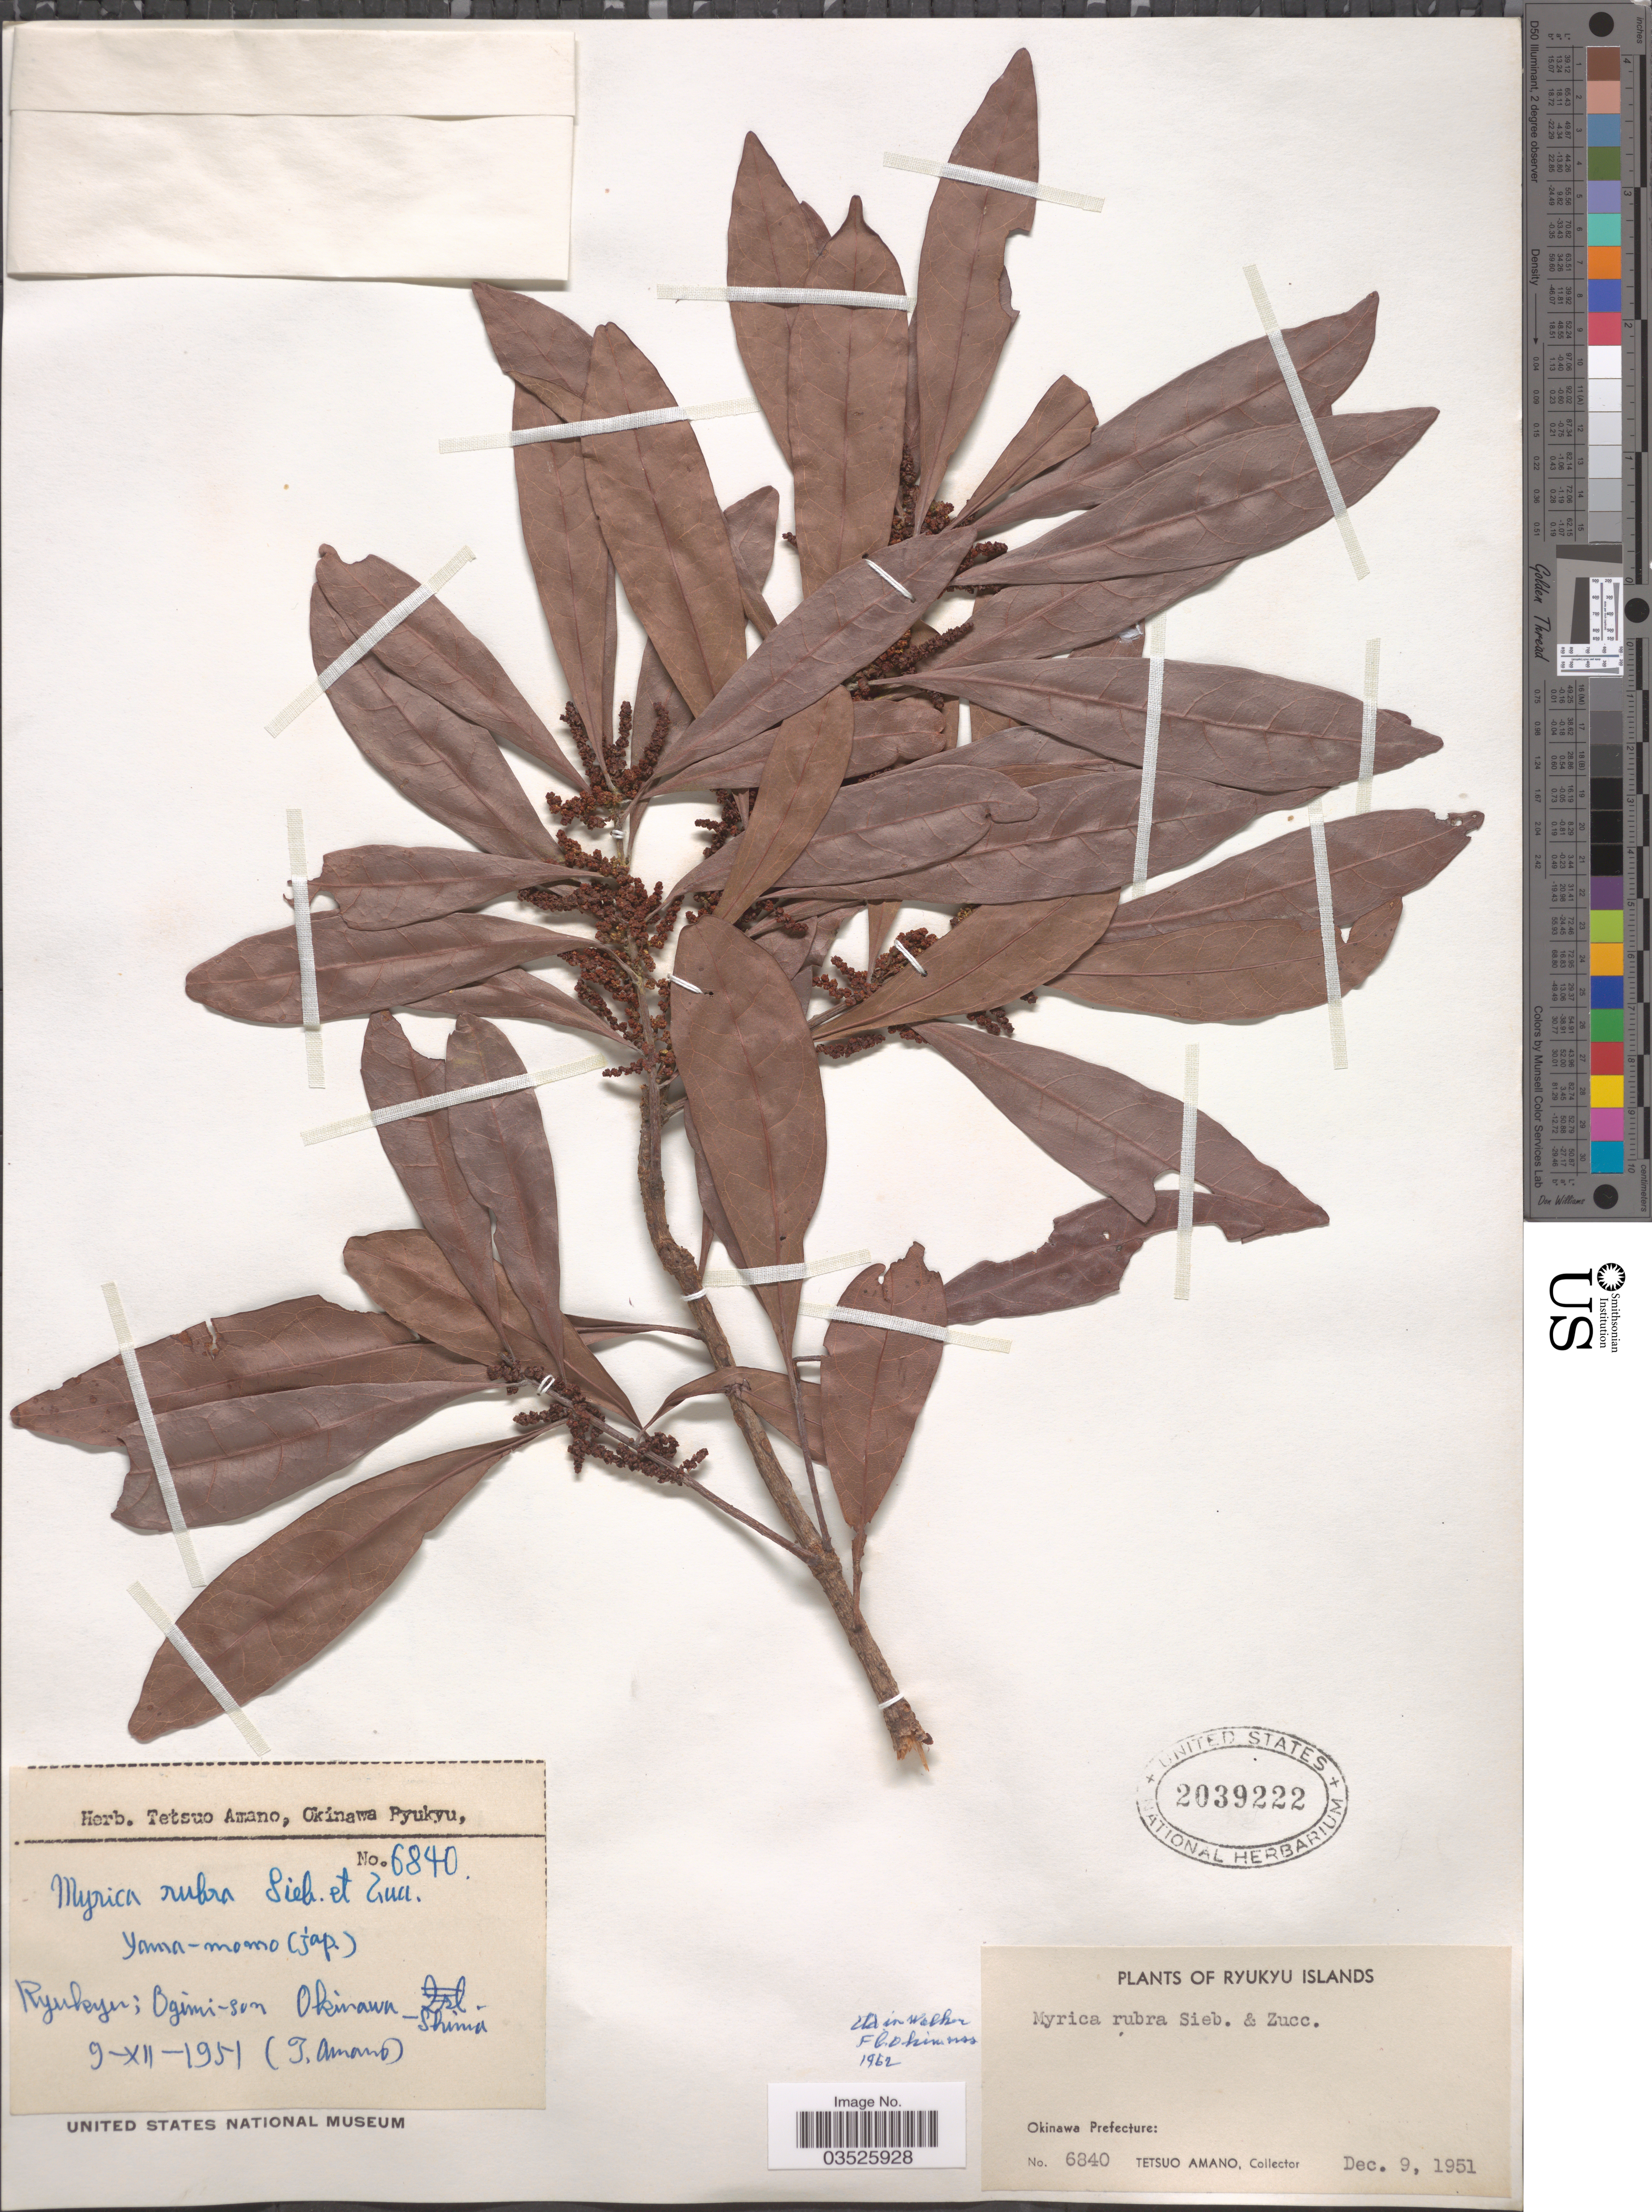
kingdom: Plantae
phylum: Tracheophyta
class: Magnoliopsida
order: Fagales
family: Myricaceae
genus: Morella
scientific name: Morella rubra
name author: Lour.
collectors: T. Amano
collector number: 6840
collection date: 1951-12-09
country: Japan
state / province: Okinawa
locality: Ryukyu: Ogimi-son Okinawa-Shima. Ryukyu Islands. Okinawa Prefecture.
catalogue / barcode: US 2039222